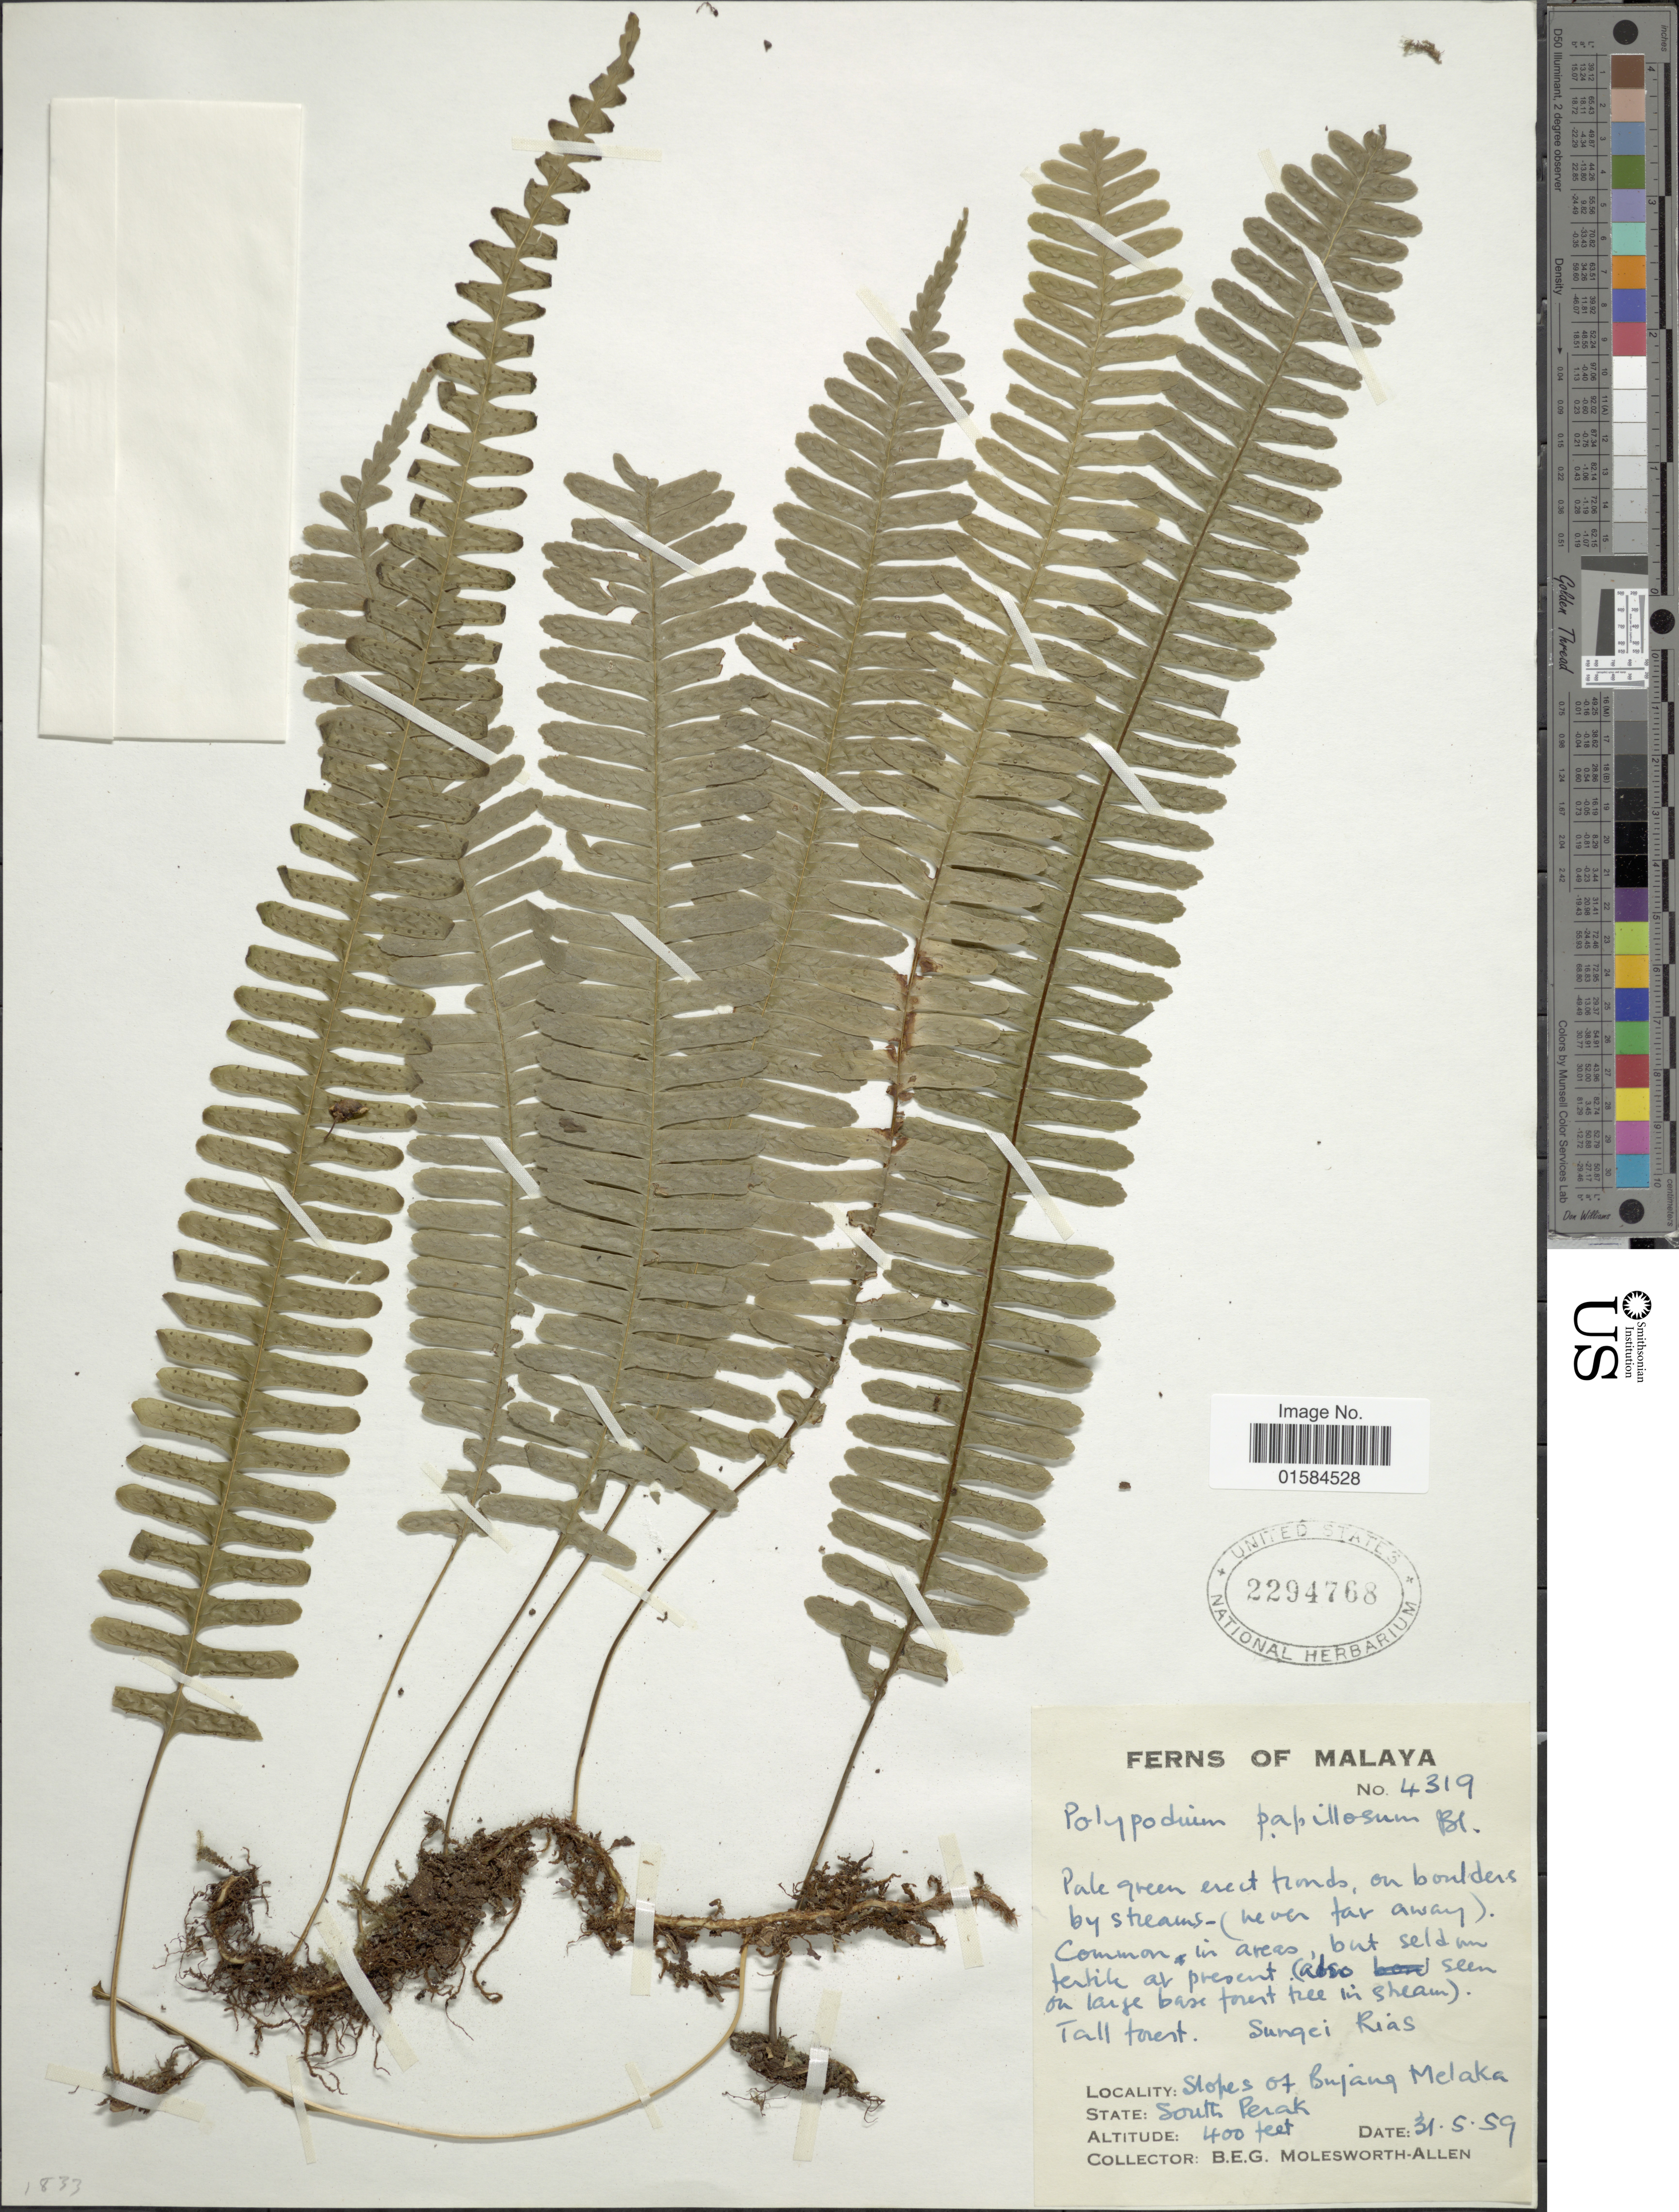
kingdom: Plantae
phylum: Tracheophyta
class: Polypodiopsida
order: Polypodiales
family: Polypodiaceae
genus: Thylacopteris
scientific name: Thylacopteris papillosa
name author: (Blume) Kunze ex J. Sm.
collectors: B. E. G. Molesworth-Allen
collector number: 4319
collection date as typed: Transcribed d/m/y: 31/5/59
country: Malaysia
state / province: Perak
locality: Malaya, Sungei Rias, slopes of Bujang Melaka, State south Perak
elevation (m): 122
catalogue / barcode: US 2294768